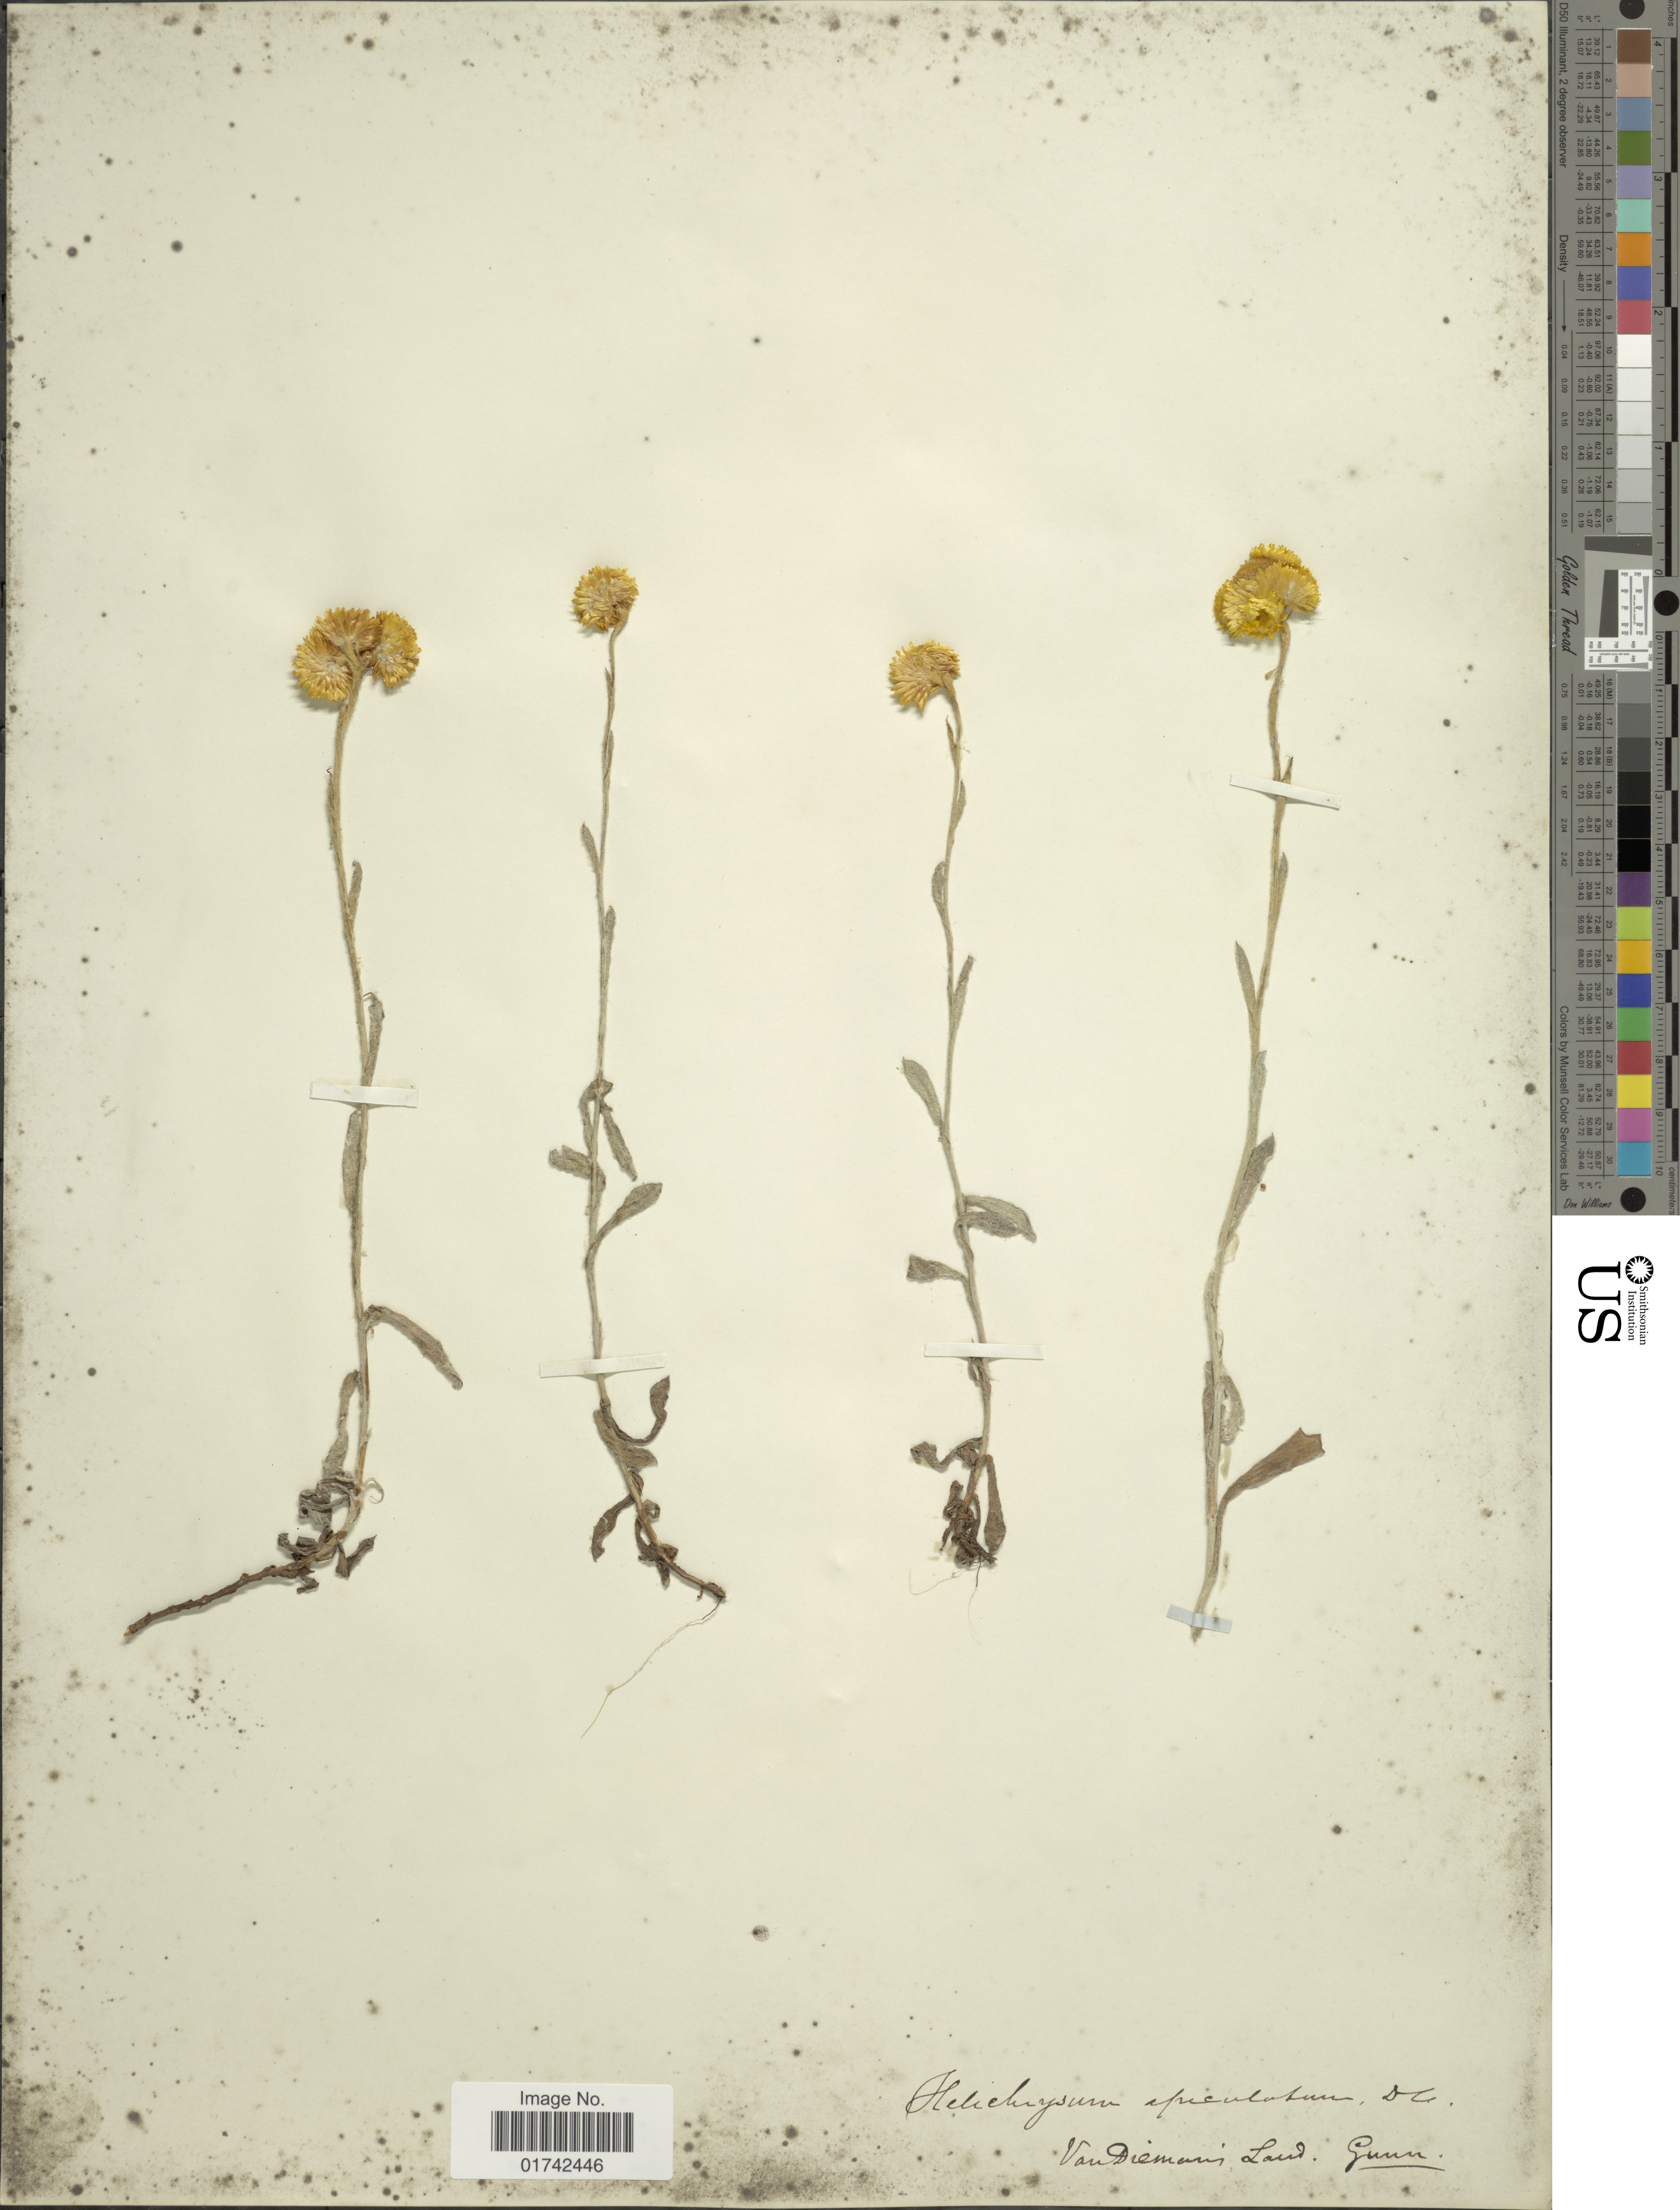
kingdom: Plantae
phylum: Tracheophyta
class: Magnoliopsida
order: Asterales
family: Asteraceae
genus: Helichrysum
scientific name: Helichrysum apiculatum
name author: (Labill.) D. Don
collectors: -. Gunn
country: Australia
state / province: Tasmania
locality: Van Diemaris Land [unsure placement]